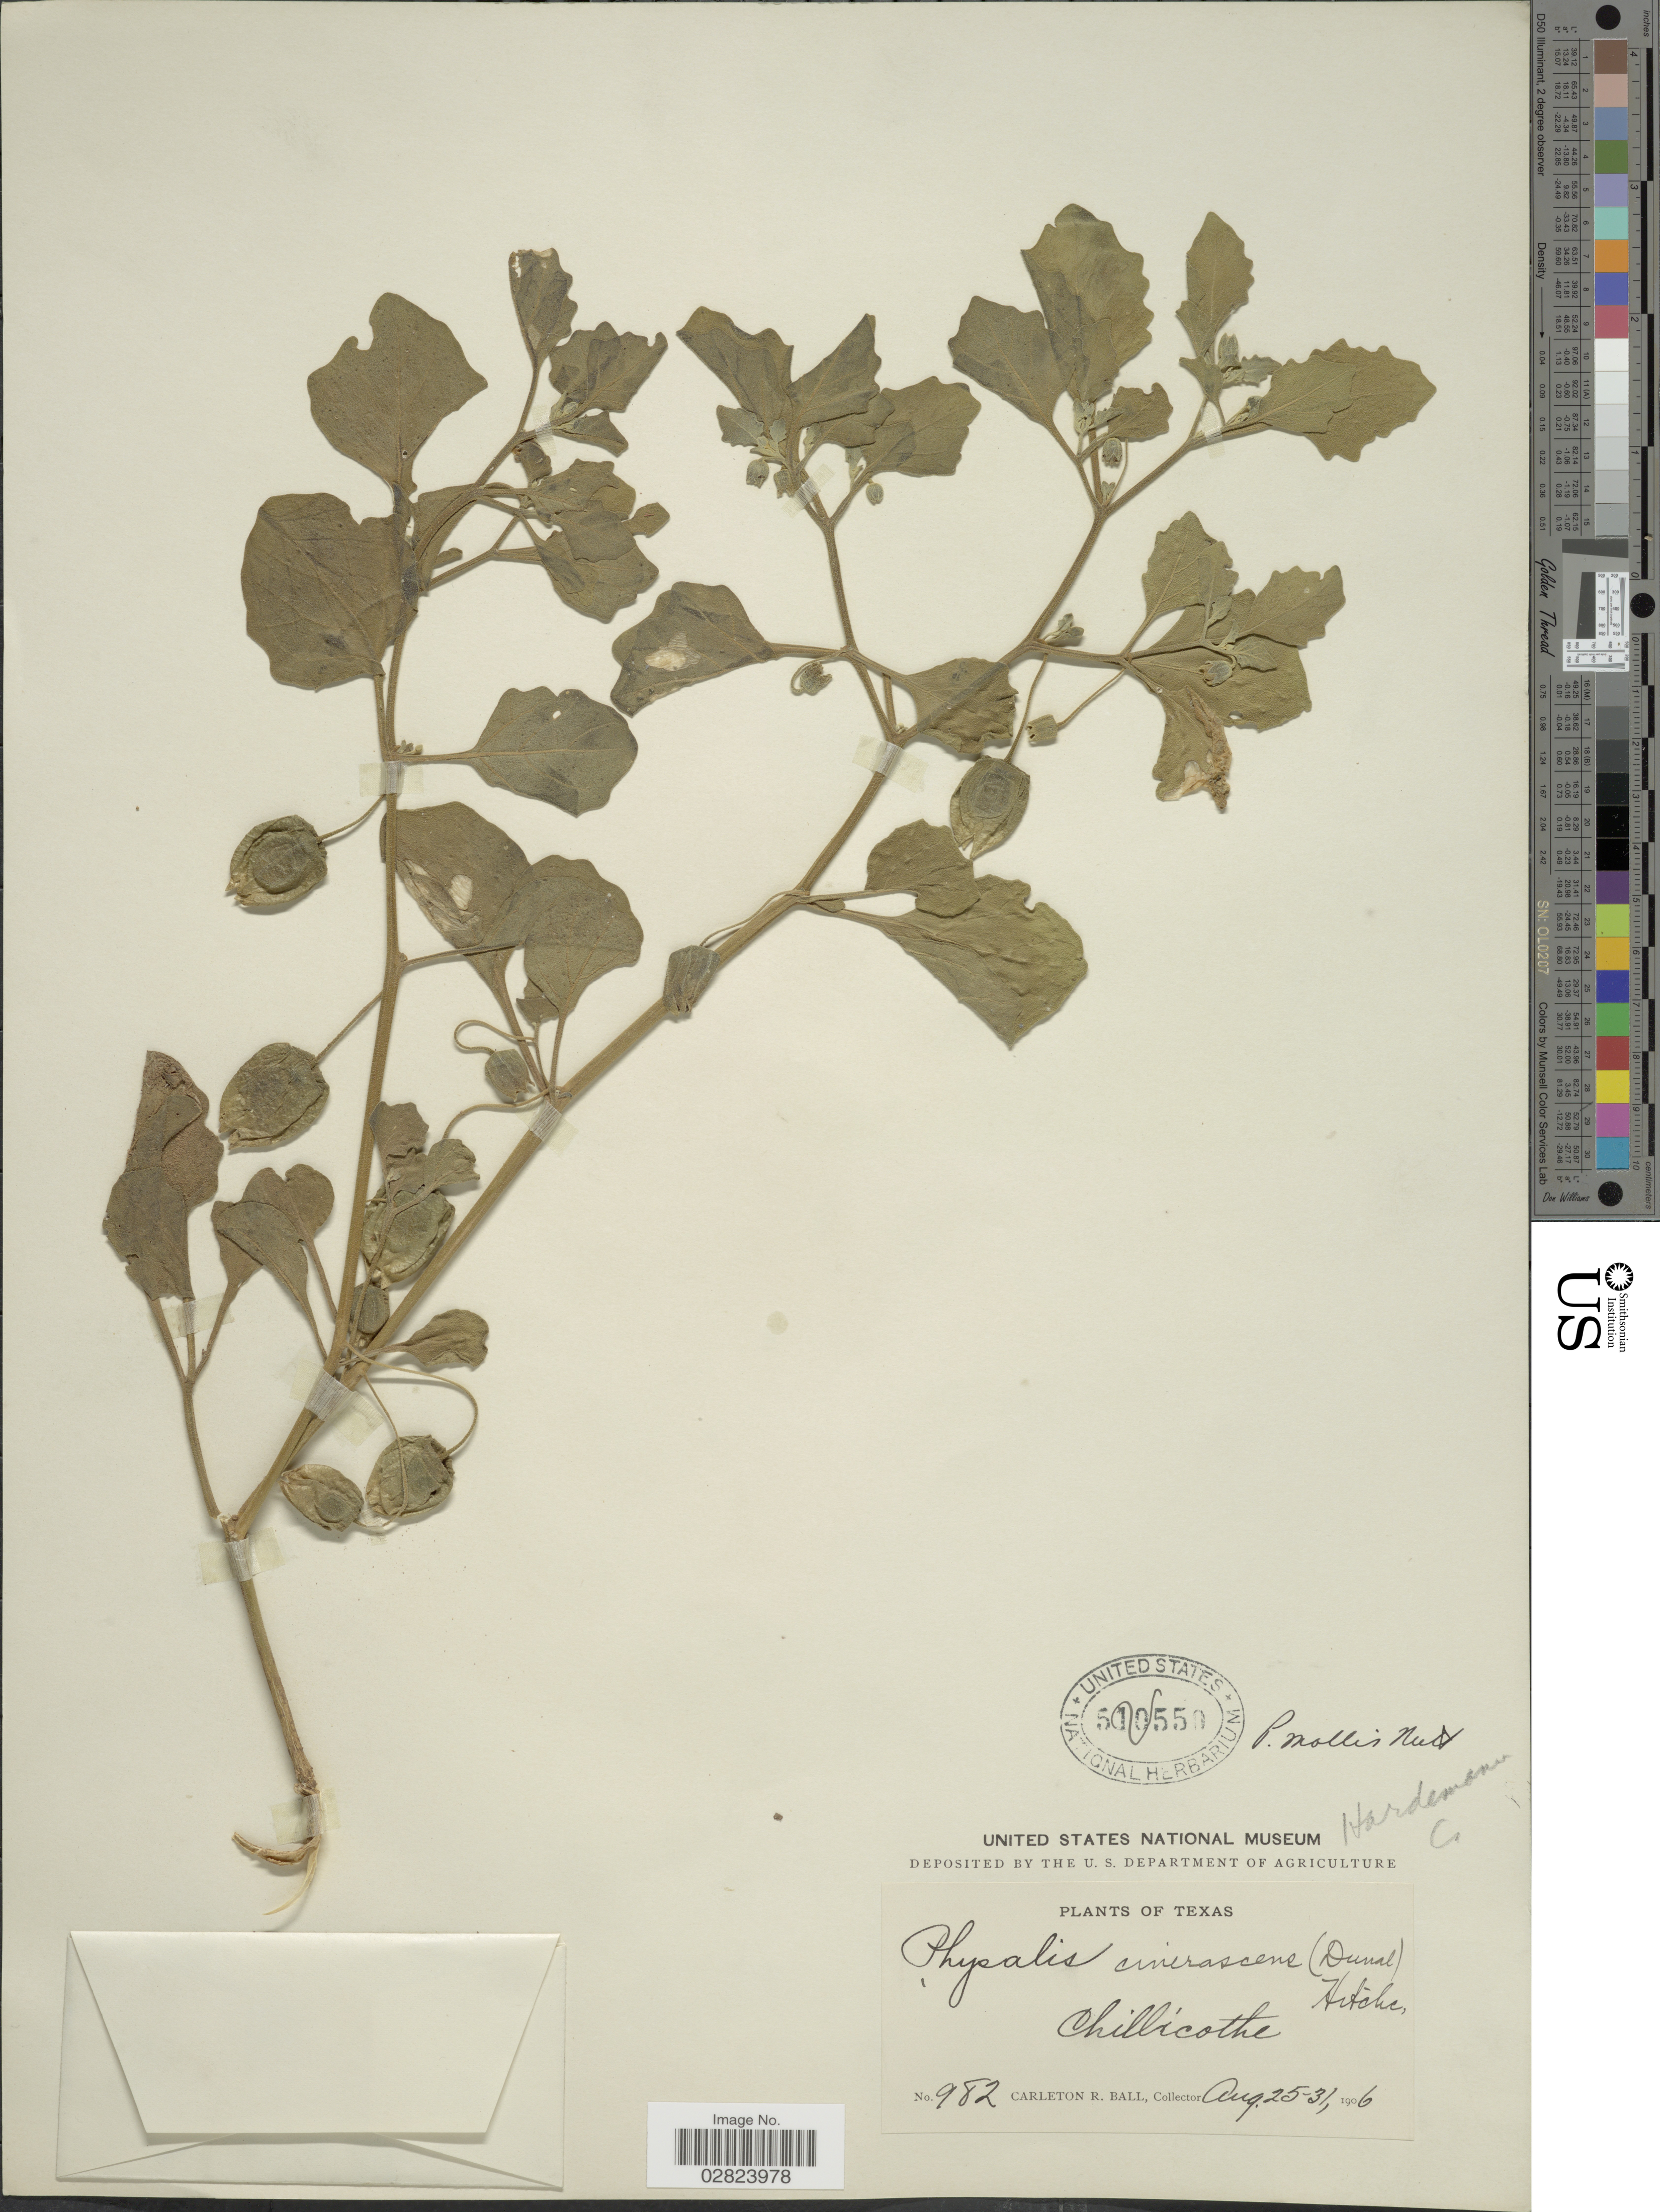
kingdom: Plantae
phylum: Tracheophyta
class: Magnoliopsida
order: Solanales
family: Solanaceae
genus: Physalis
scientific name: Physalis mollis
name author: Nutt.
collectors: C. R. Ball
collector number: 982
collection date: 1906-08-25/1906-08-31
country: United States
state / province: Texas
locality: Chillicothe. Hardeman Co.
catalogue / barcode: US 510550